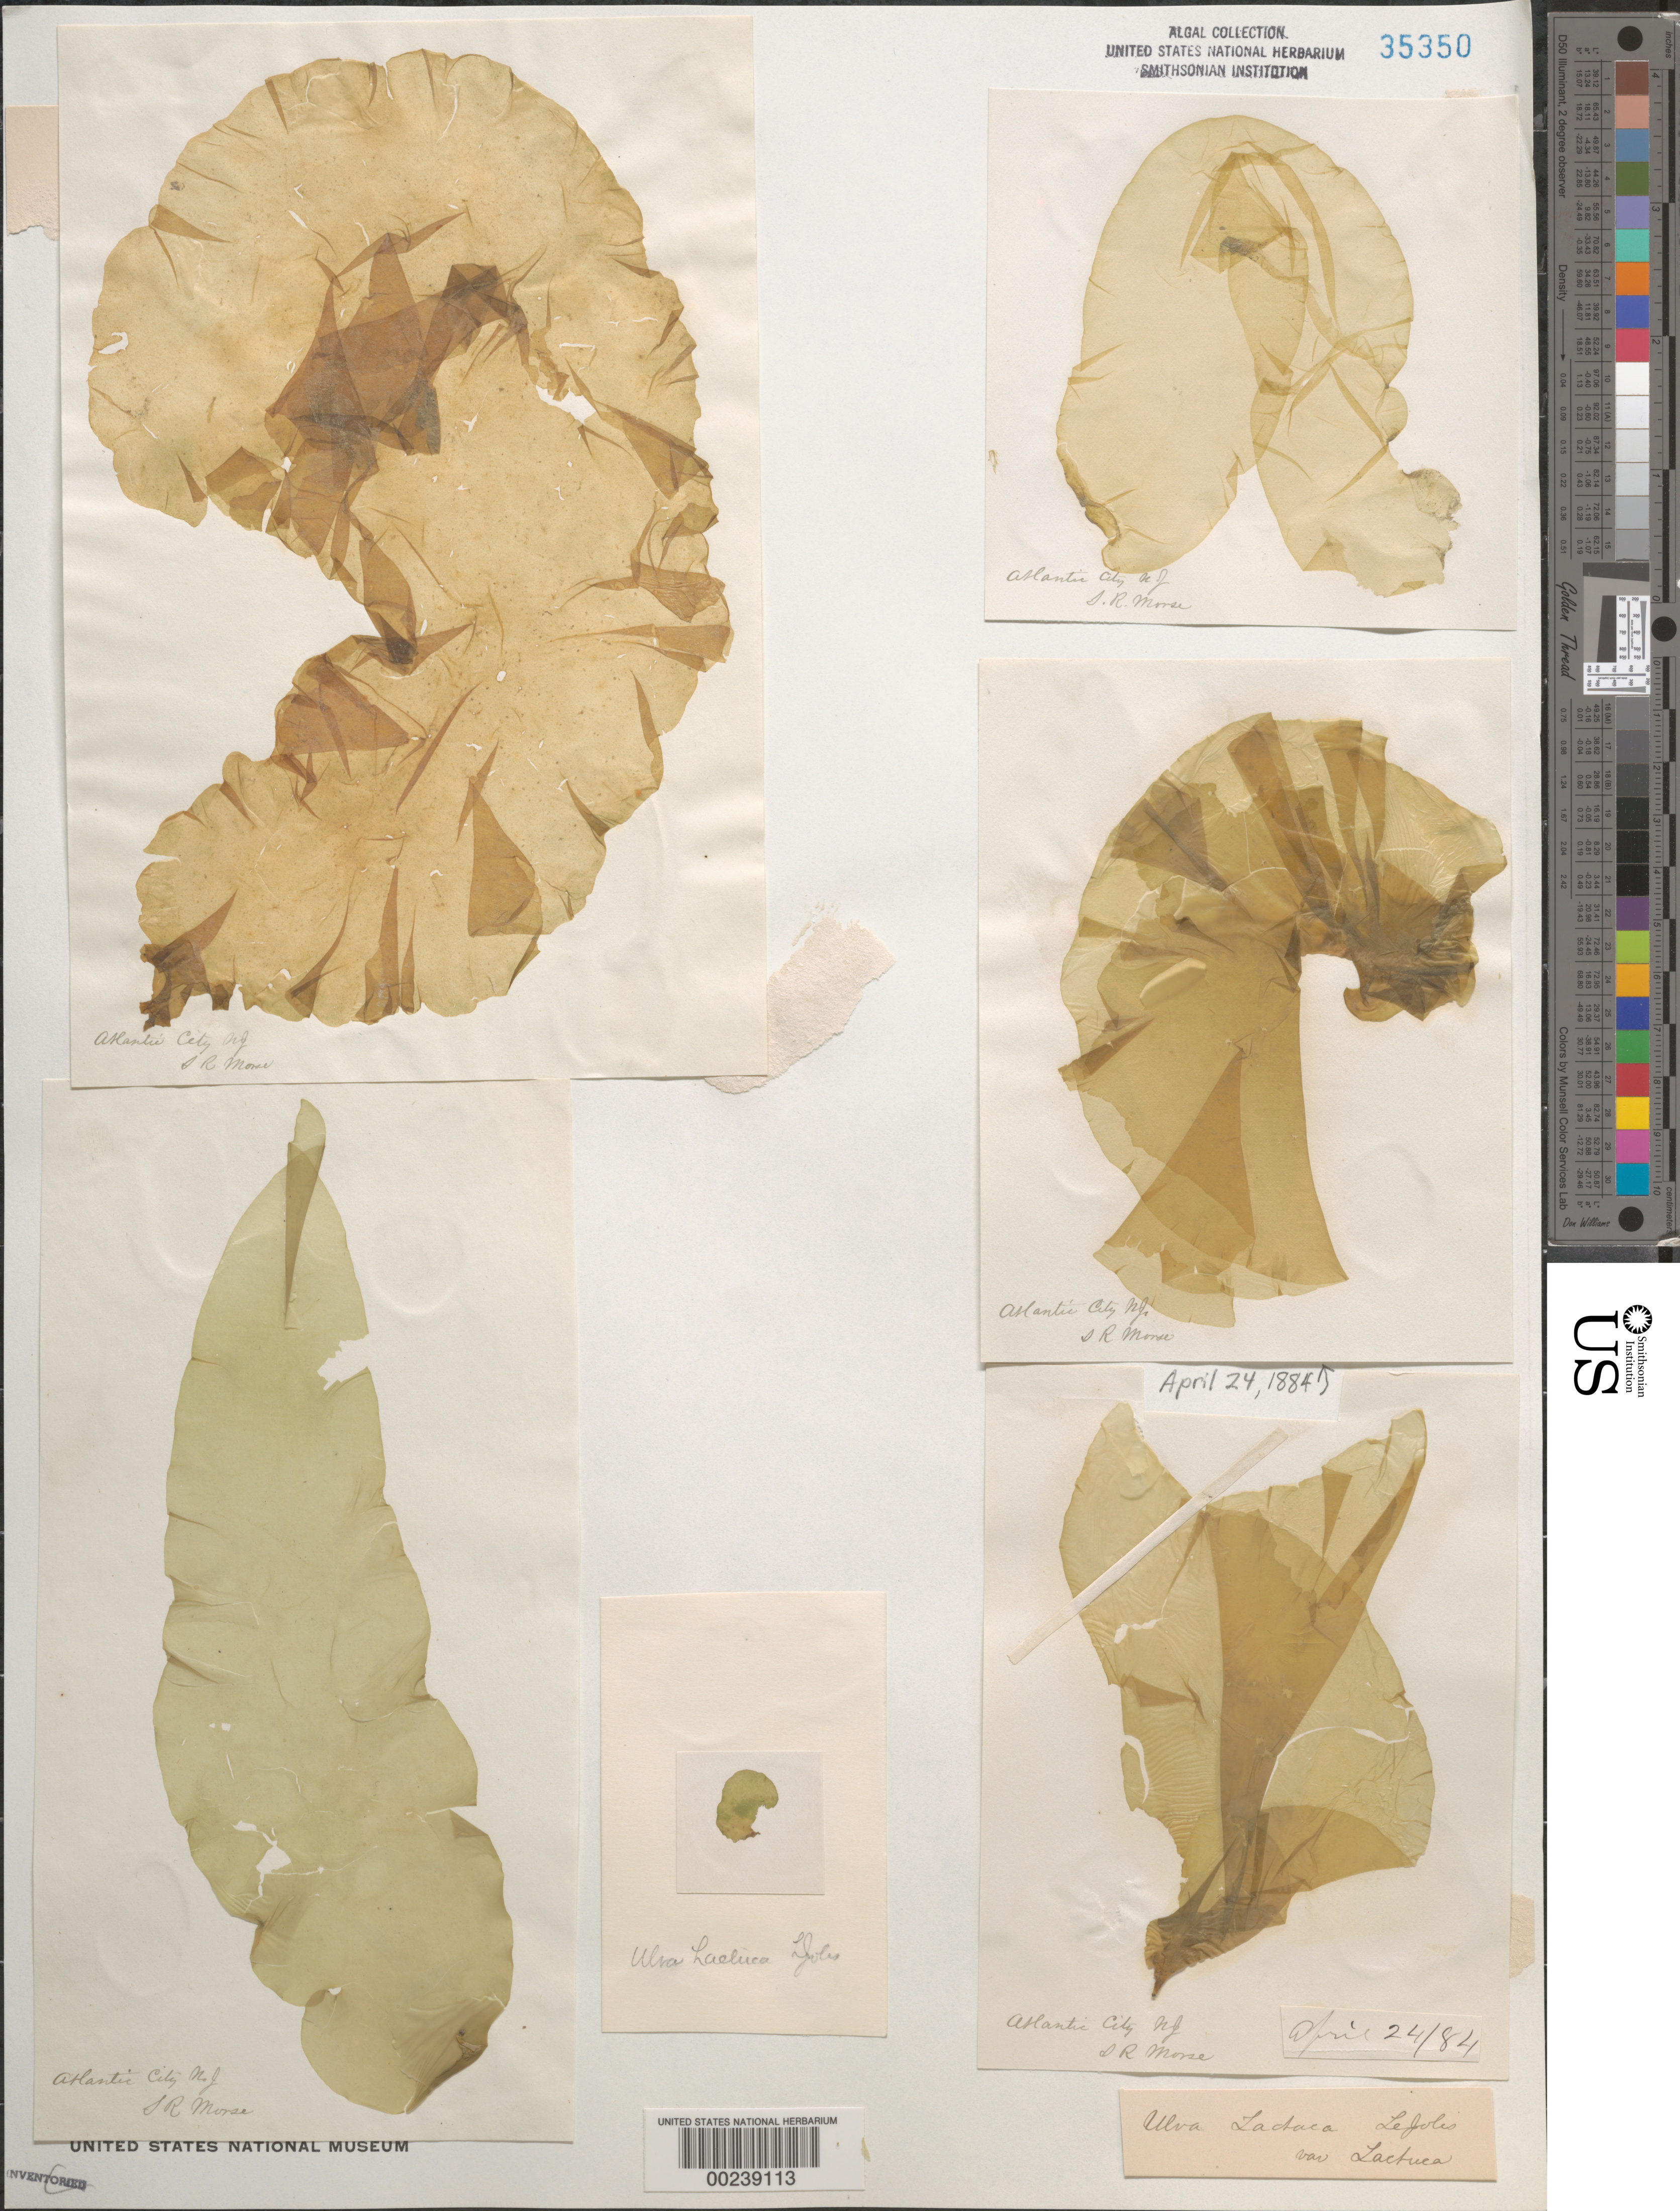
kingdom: Plantae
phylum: Chlorophyta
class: Ulvophyceae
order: Ulvales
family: Ulvaceae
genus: Ulva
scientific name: Ulva lactuca var. lactuca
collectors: S. Morse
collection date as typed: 24 Apr 1884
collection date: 1884-04-24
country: United States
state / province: New Jersey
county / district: Atlantic County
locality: Atlantic City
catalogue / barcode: US 35350